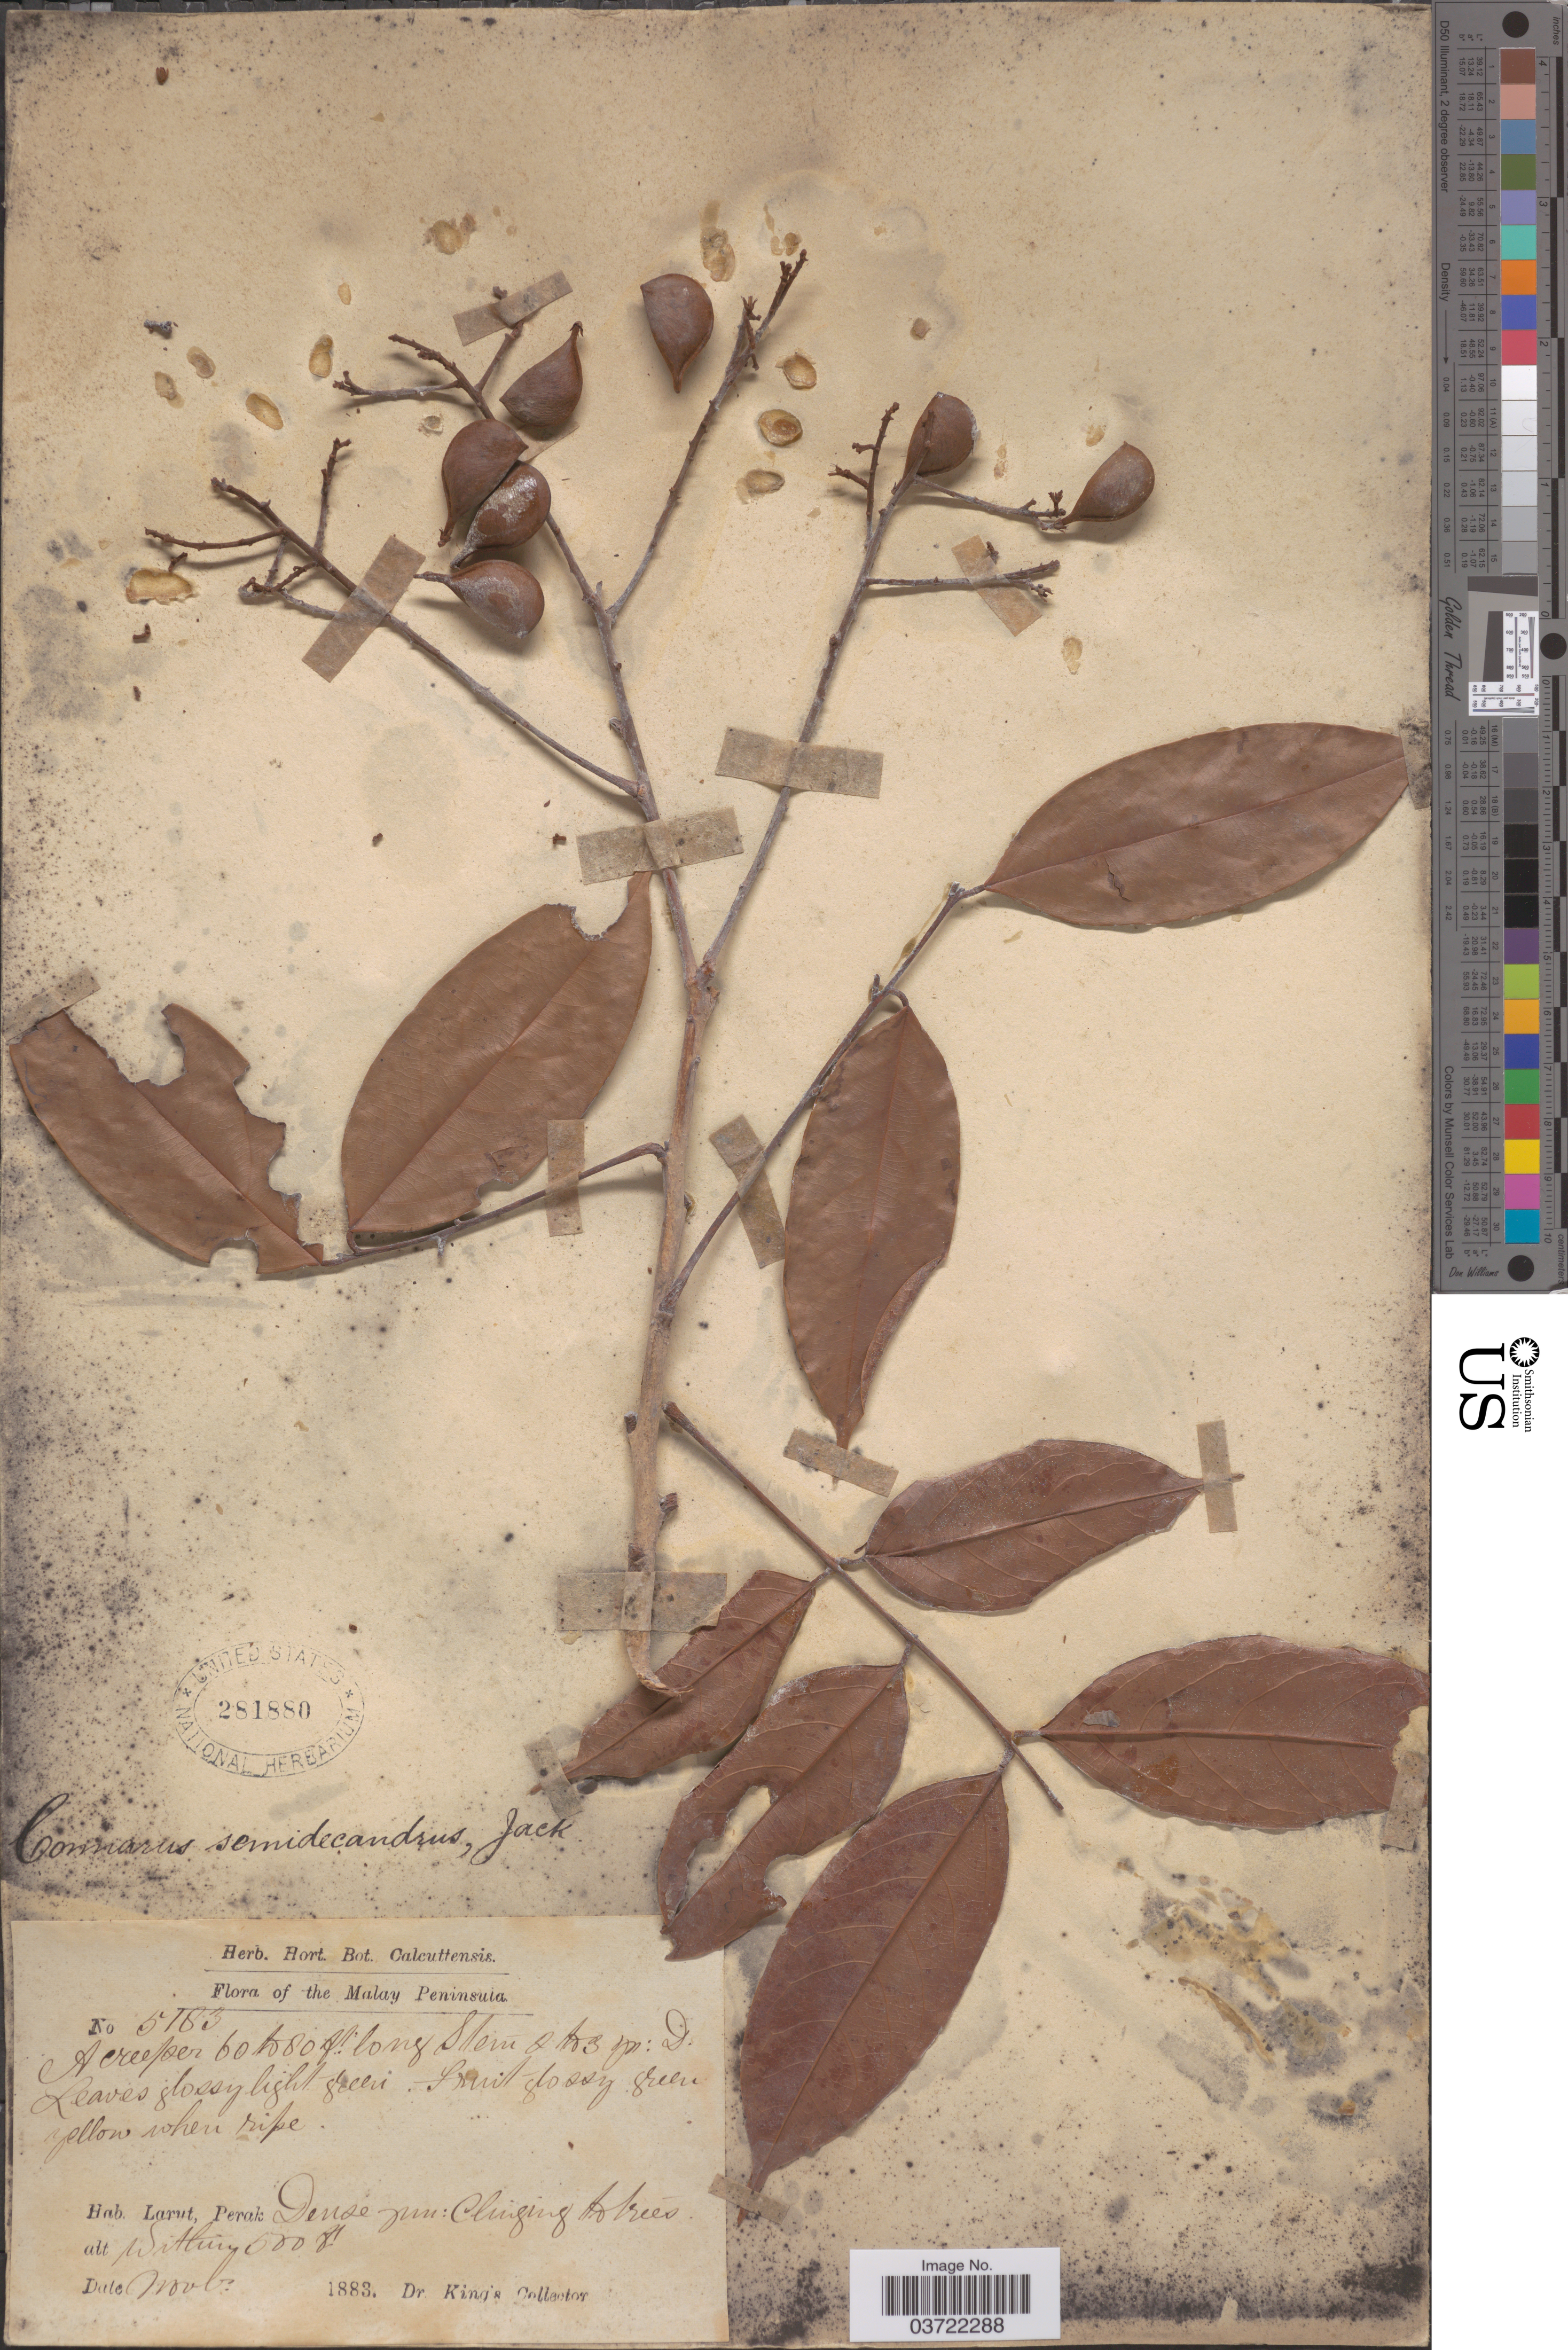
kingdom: Plantae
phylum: Tracheophyta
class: Magnoliopsida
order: Oxalidales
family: Connaraceae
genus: Connarus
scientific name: Connarus semidecandrus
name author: Jack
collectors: Dr. King's collector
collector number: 5183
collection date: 1883-11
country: Malaysia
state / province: Perak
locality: The Malay Peninsula. Larut.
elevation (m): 152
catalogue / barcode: US 281880